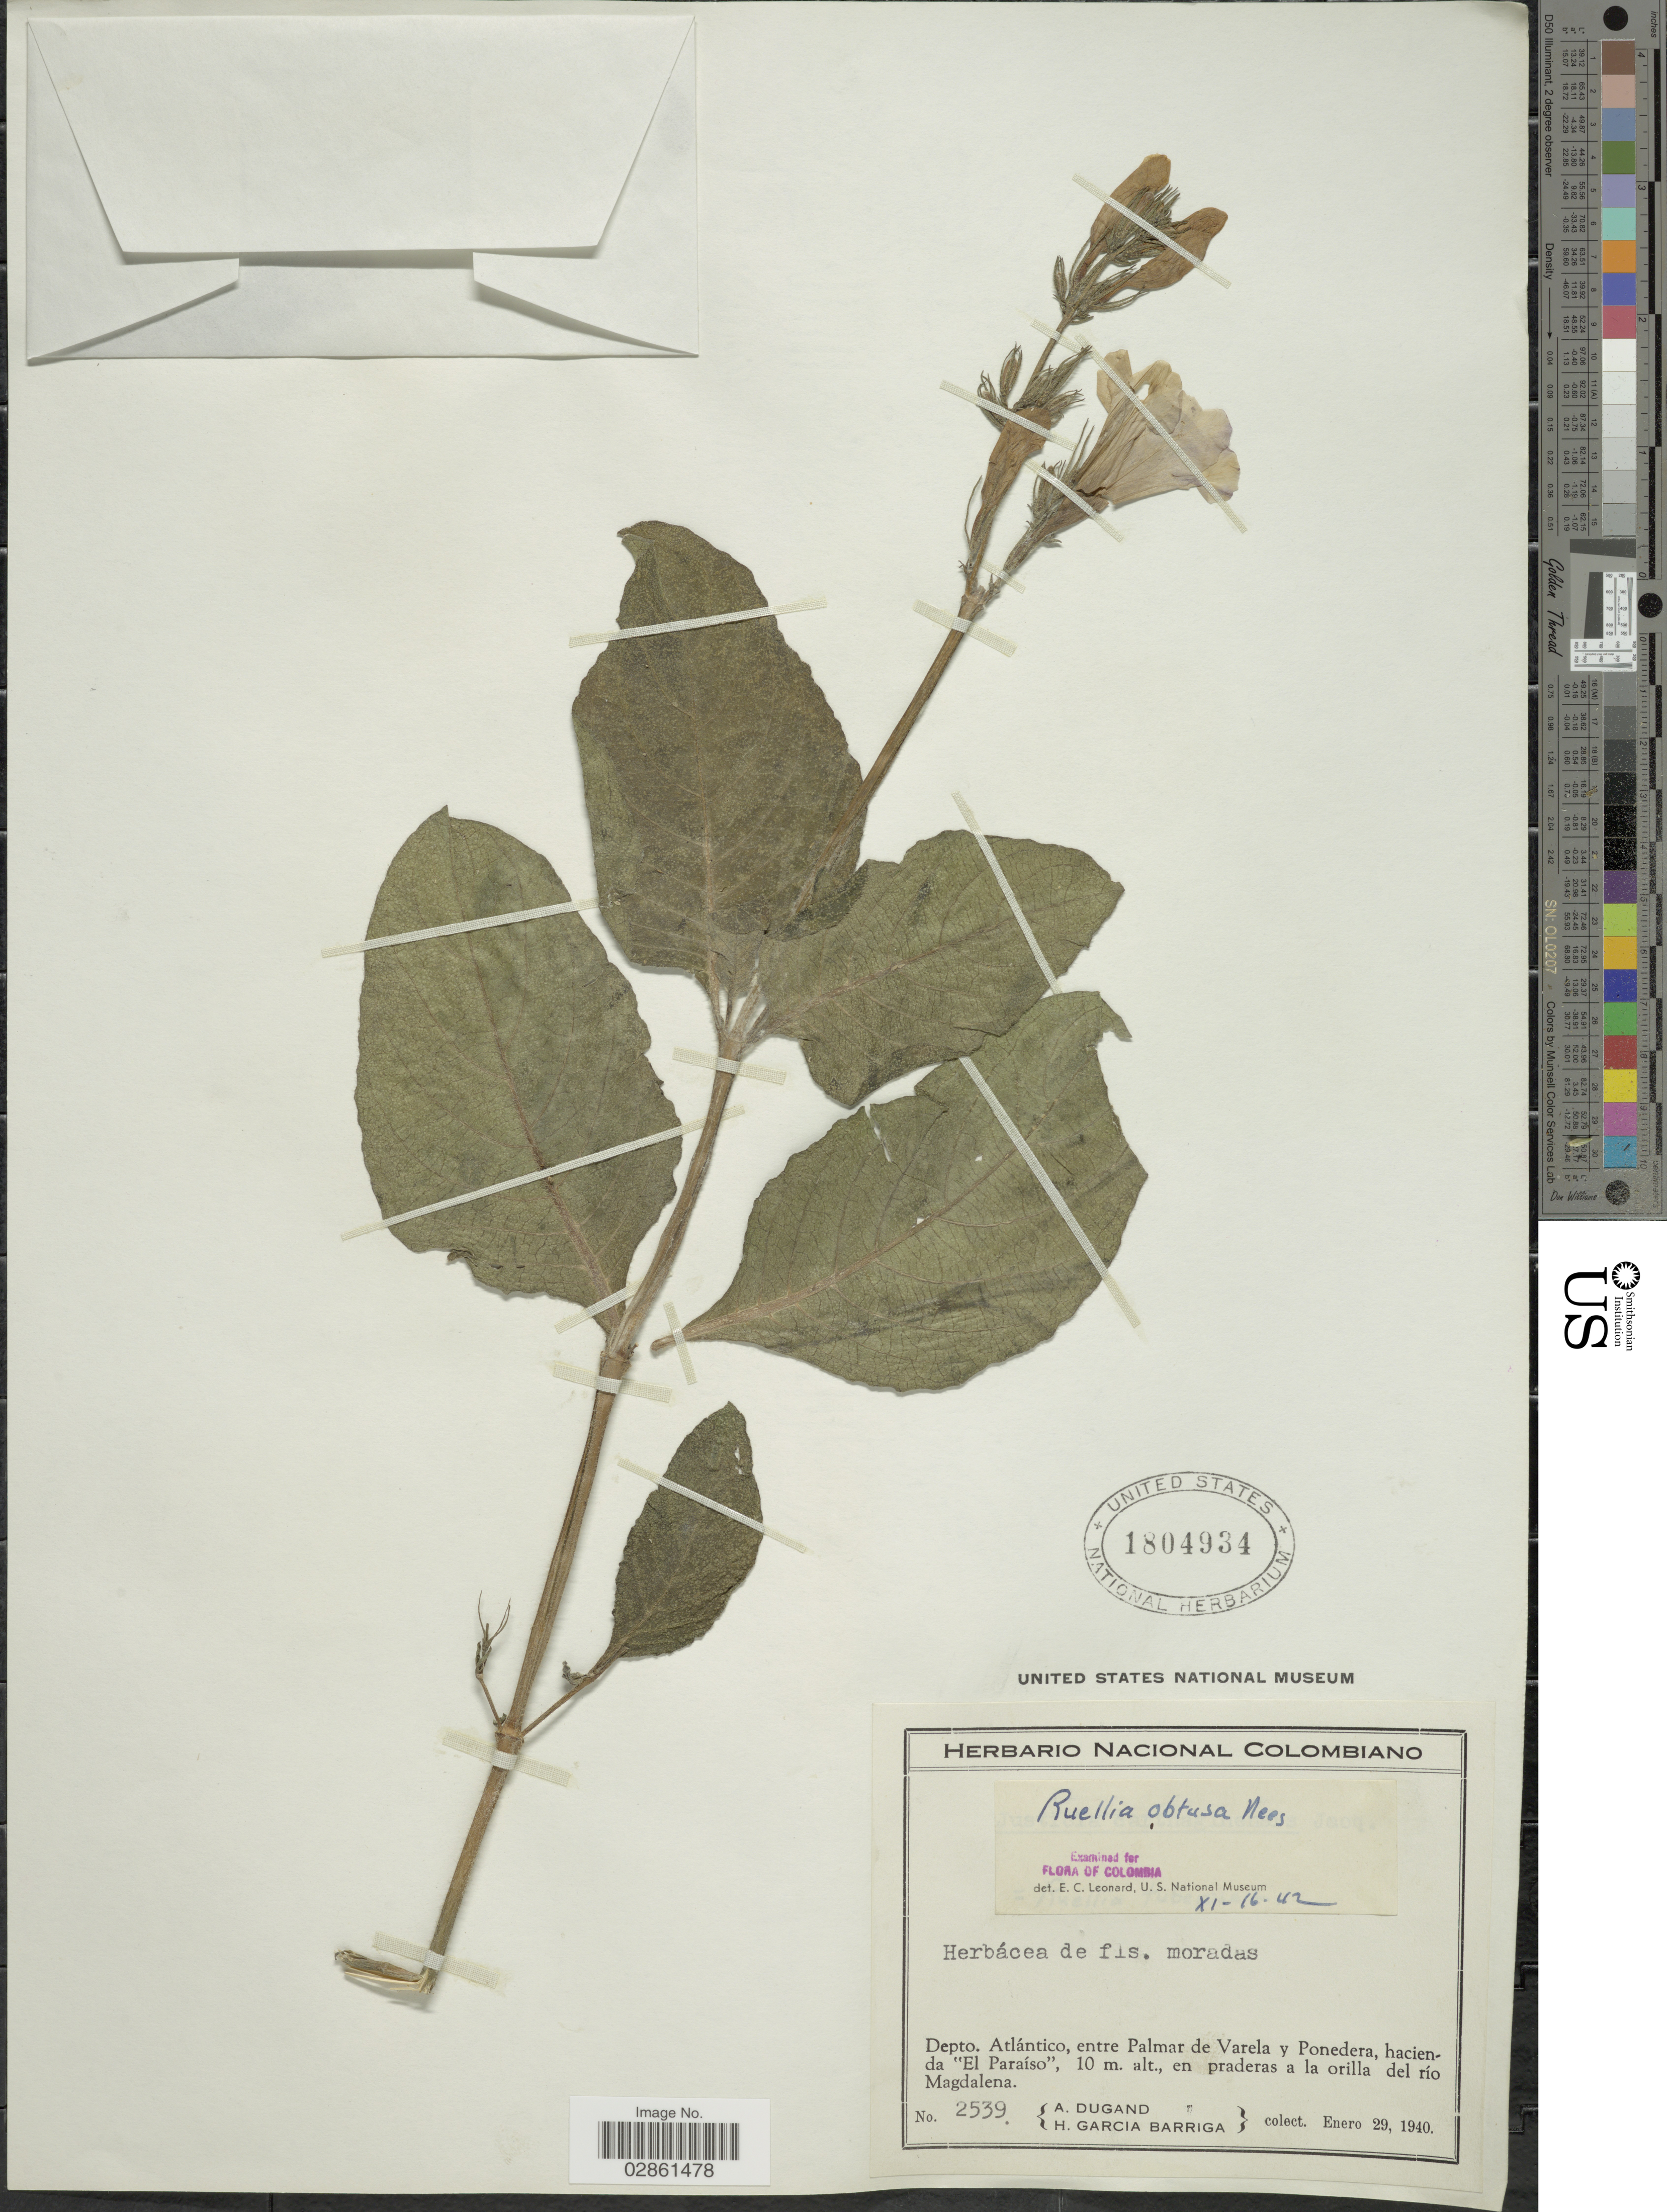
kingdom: Plantae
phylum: Tracheophyta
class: Magnoliopsida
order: Lamiales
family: Acanthaceae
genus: Ruellia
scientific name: Ruellia obtusa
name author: Nees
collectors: A. Dugand & H. García Barriga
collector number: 2539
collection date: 1940-01-29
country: Colombia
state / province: Atlántico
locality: Depto. Atlántico, entre Palmar de Varela y Ponedera, hacienda "El Paraíso", en praderas a la orilla del río Magdalena.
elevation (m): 10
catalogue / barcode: US 1804934